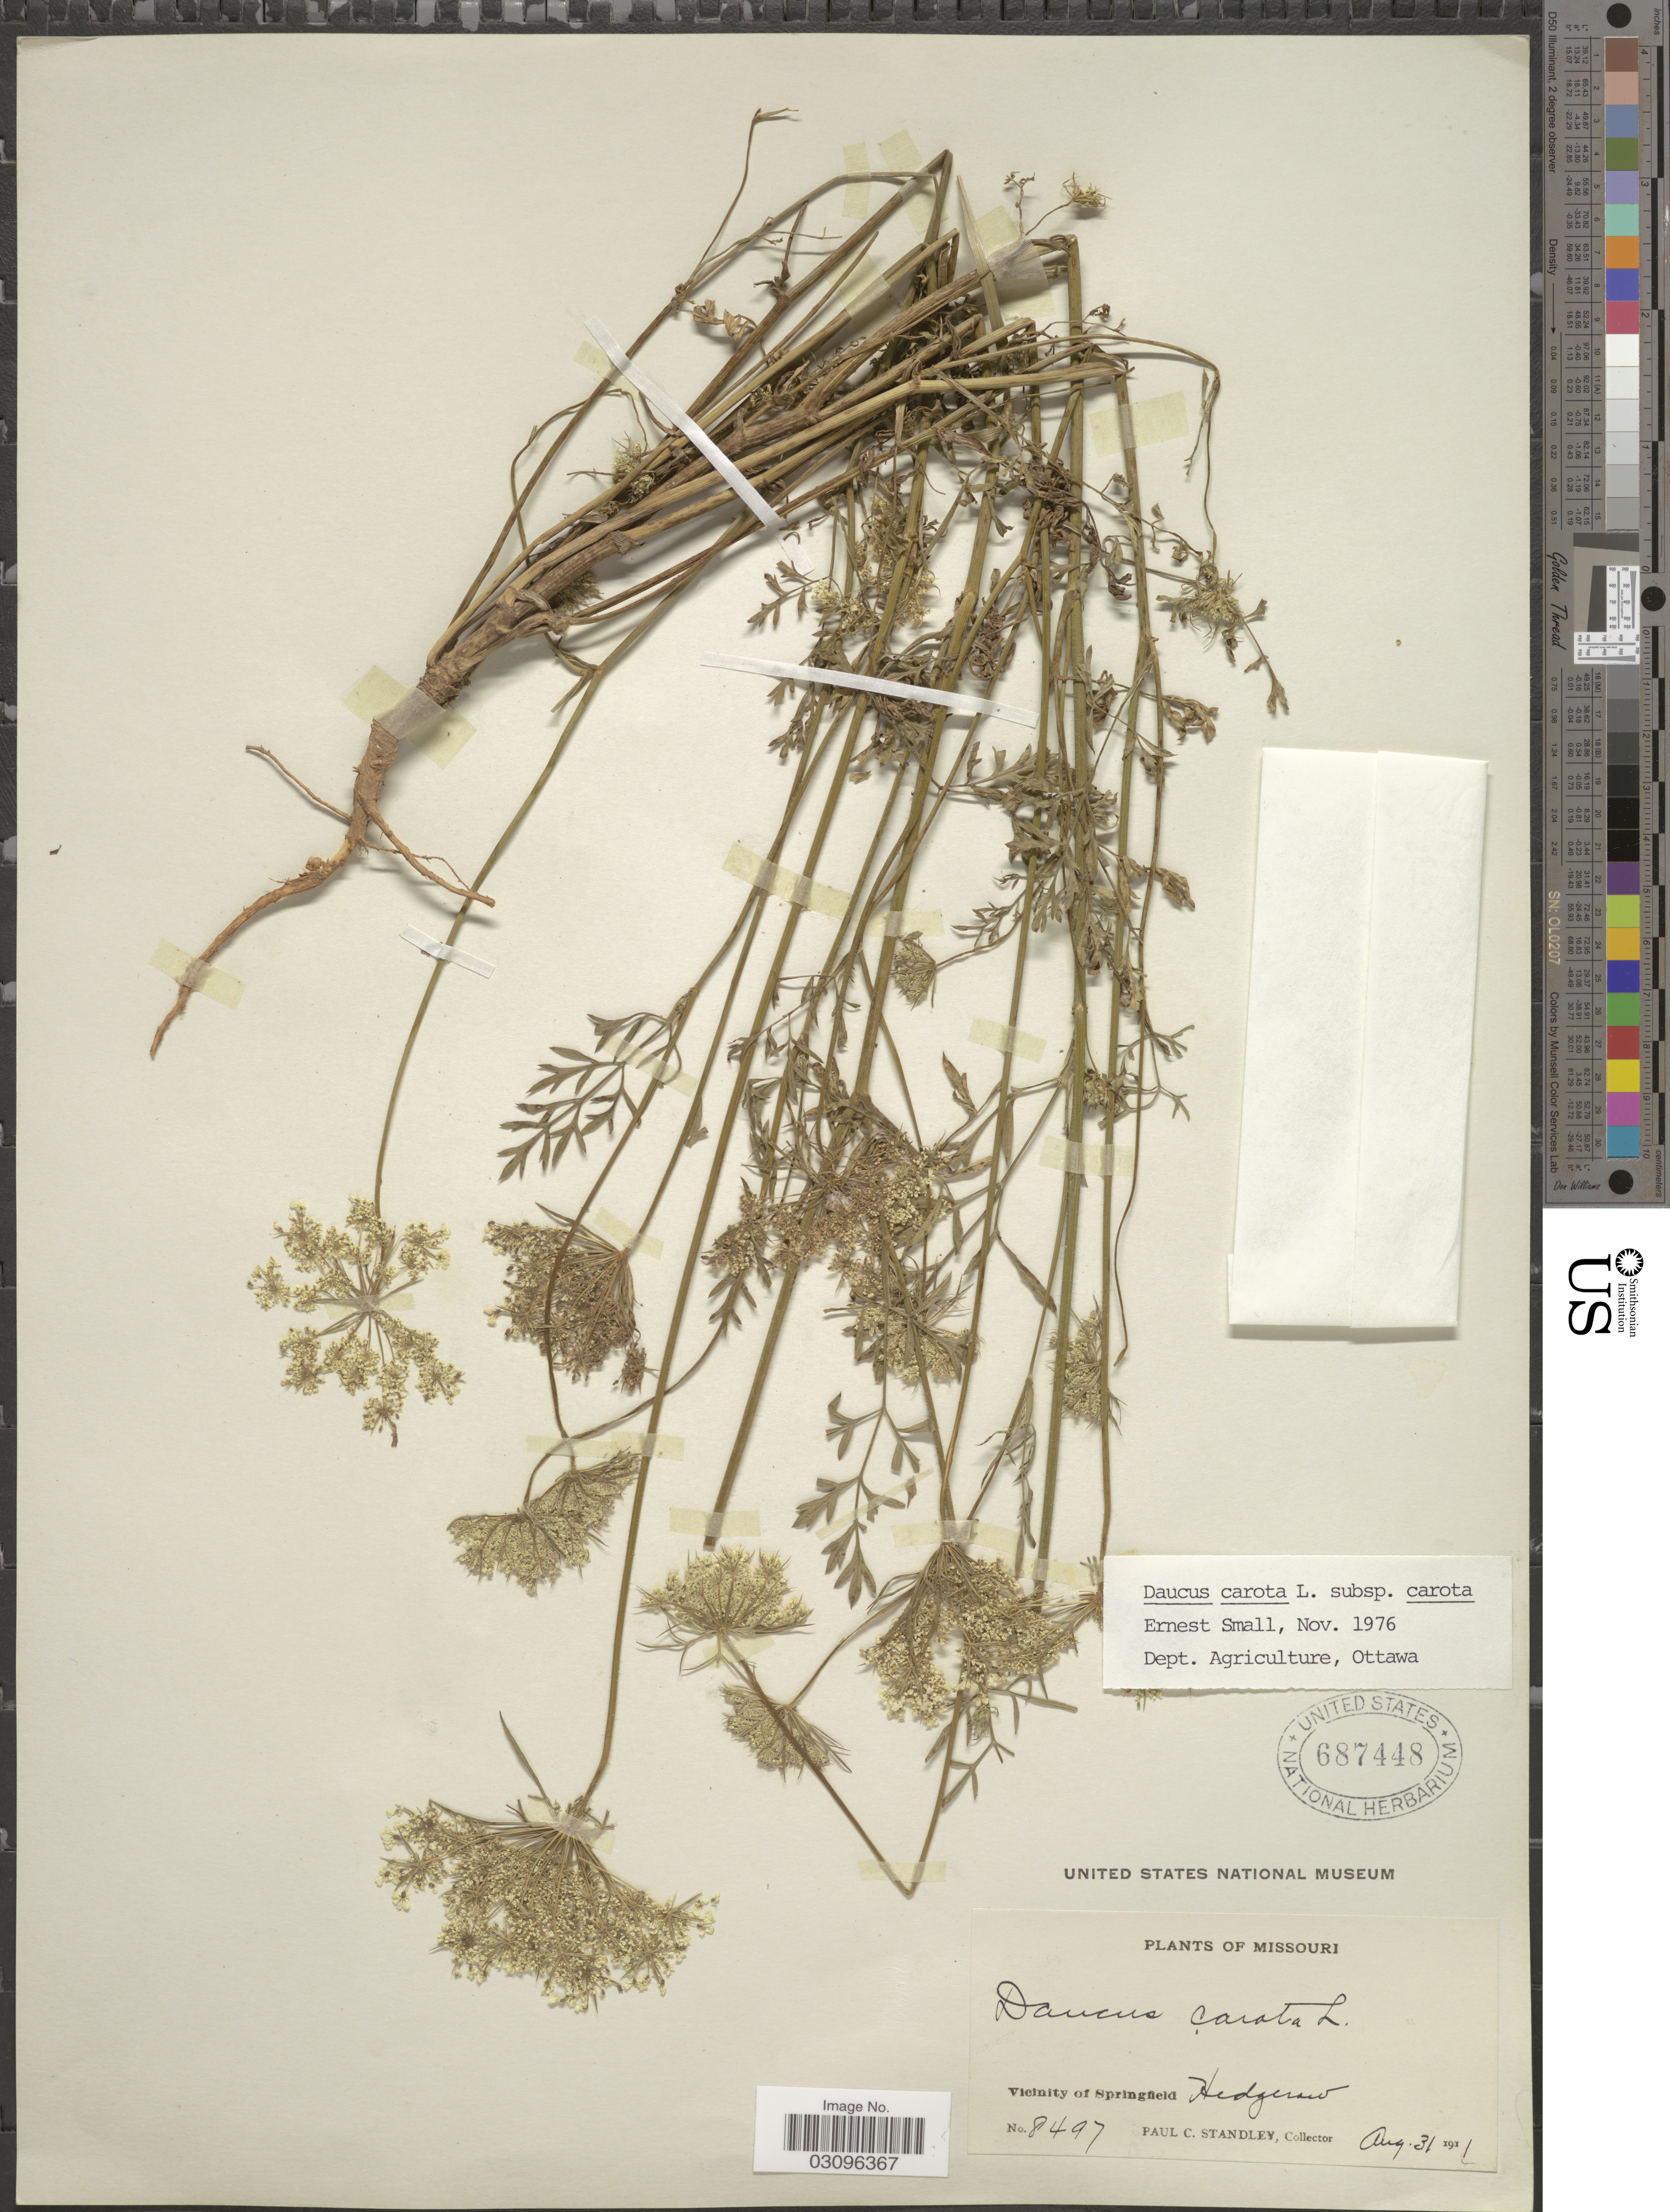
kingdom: Plantae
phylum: Tracheophyta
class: Magnoliopsida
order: Apiales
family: Apiaceae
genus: Daucus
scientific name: Daucus carota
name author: L.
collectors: P. C. Standley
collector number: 8497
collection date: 1911-08-31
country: United States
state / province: Missouri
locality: Vicinity of Springfield. Hedgerow.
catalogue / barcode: US 687448